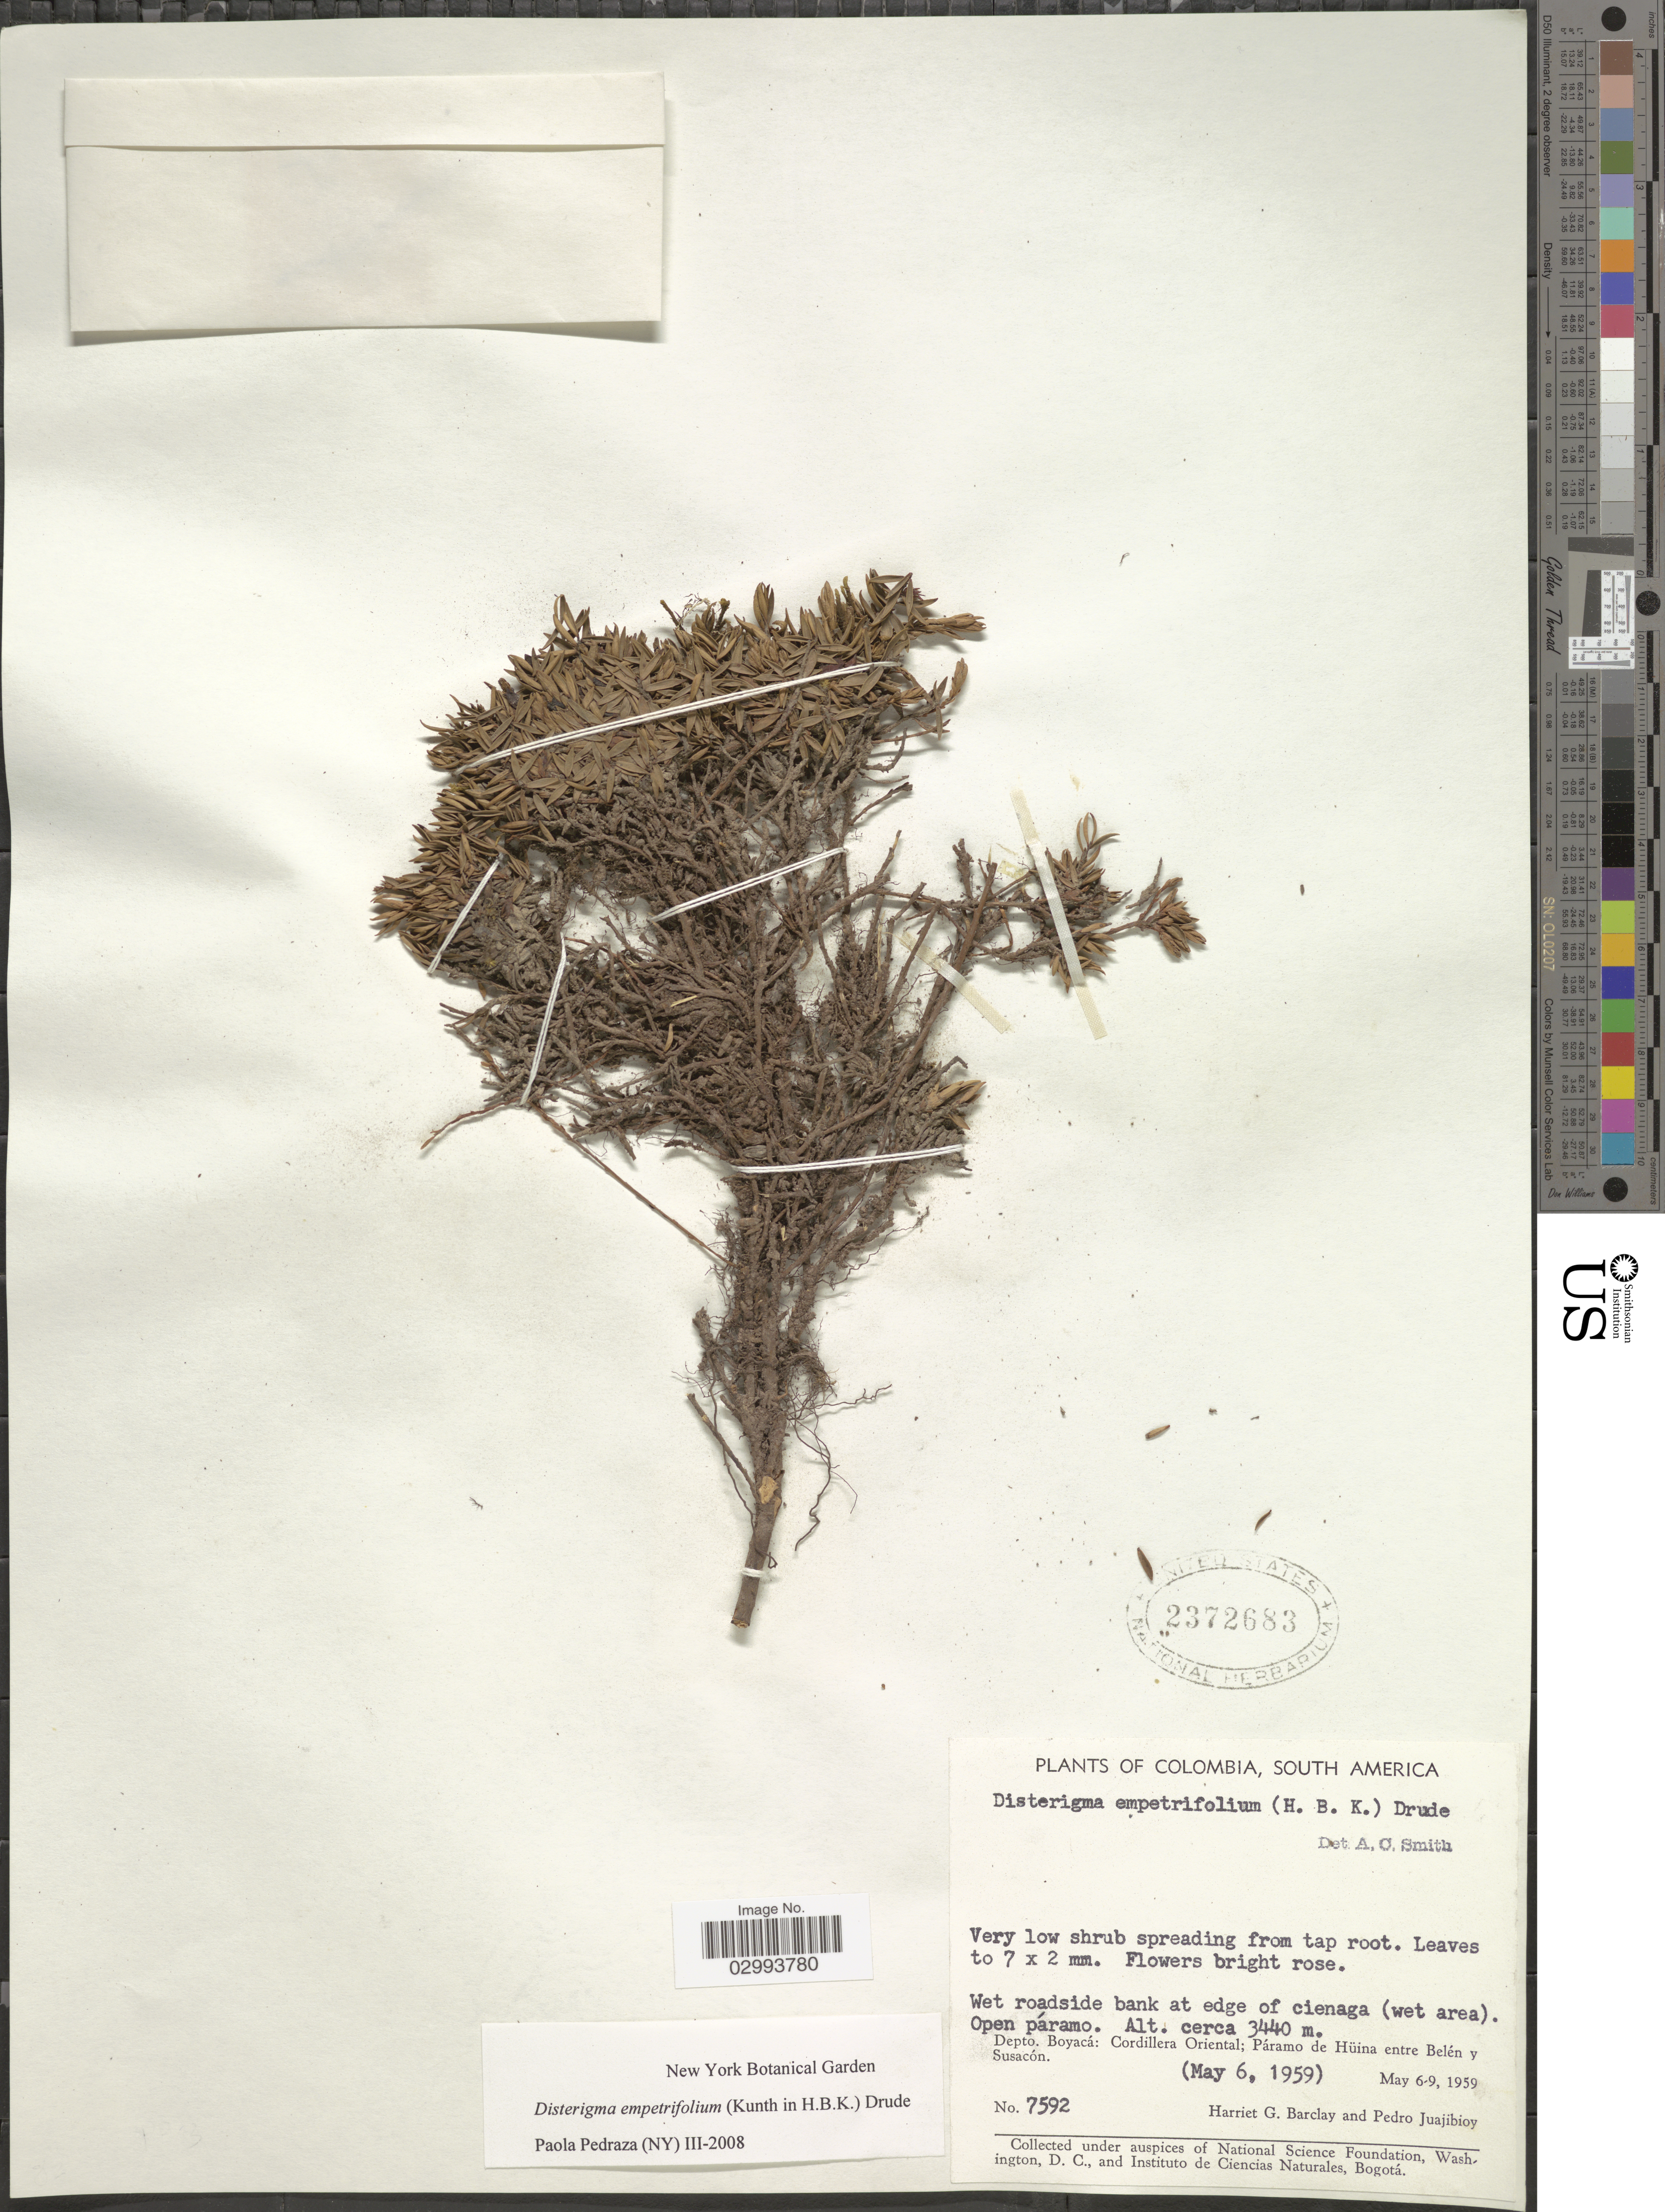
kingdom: Plantae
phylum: Tracheophyta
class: Magnoliopsida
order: Ericales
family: Ericaceae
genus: Disterigma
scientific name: Disterigma empetrifolium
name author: (Kunth) Drude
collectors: H. G. Barclay & P. Juajibioy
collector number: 7592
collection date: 1959-05-06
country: Colombia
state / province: Boyacá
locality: Depto. Boyacá: Cordillera Oriental; Páramo de Hüina entre Belén y Susacón.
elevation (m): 3440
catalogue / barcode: US 2372683